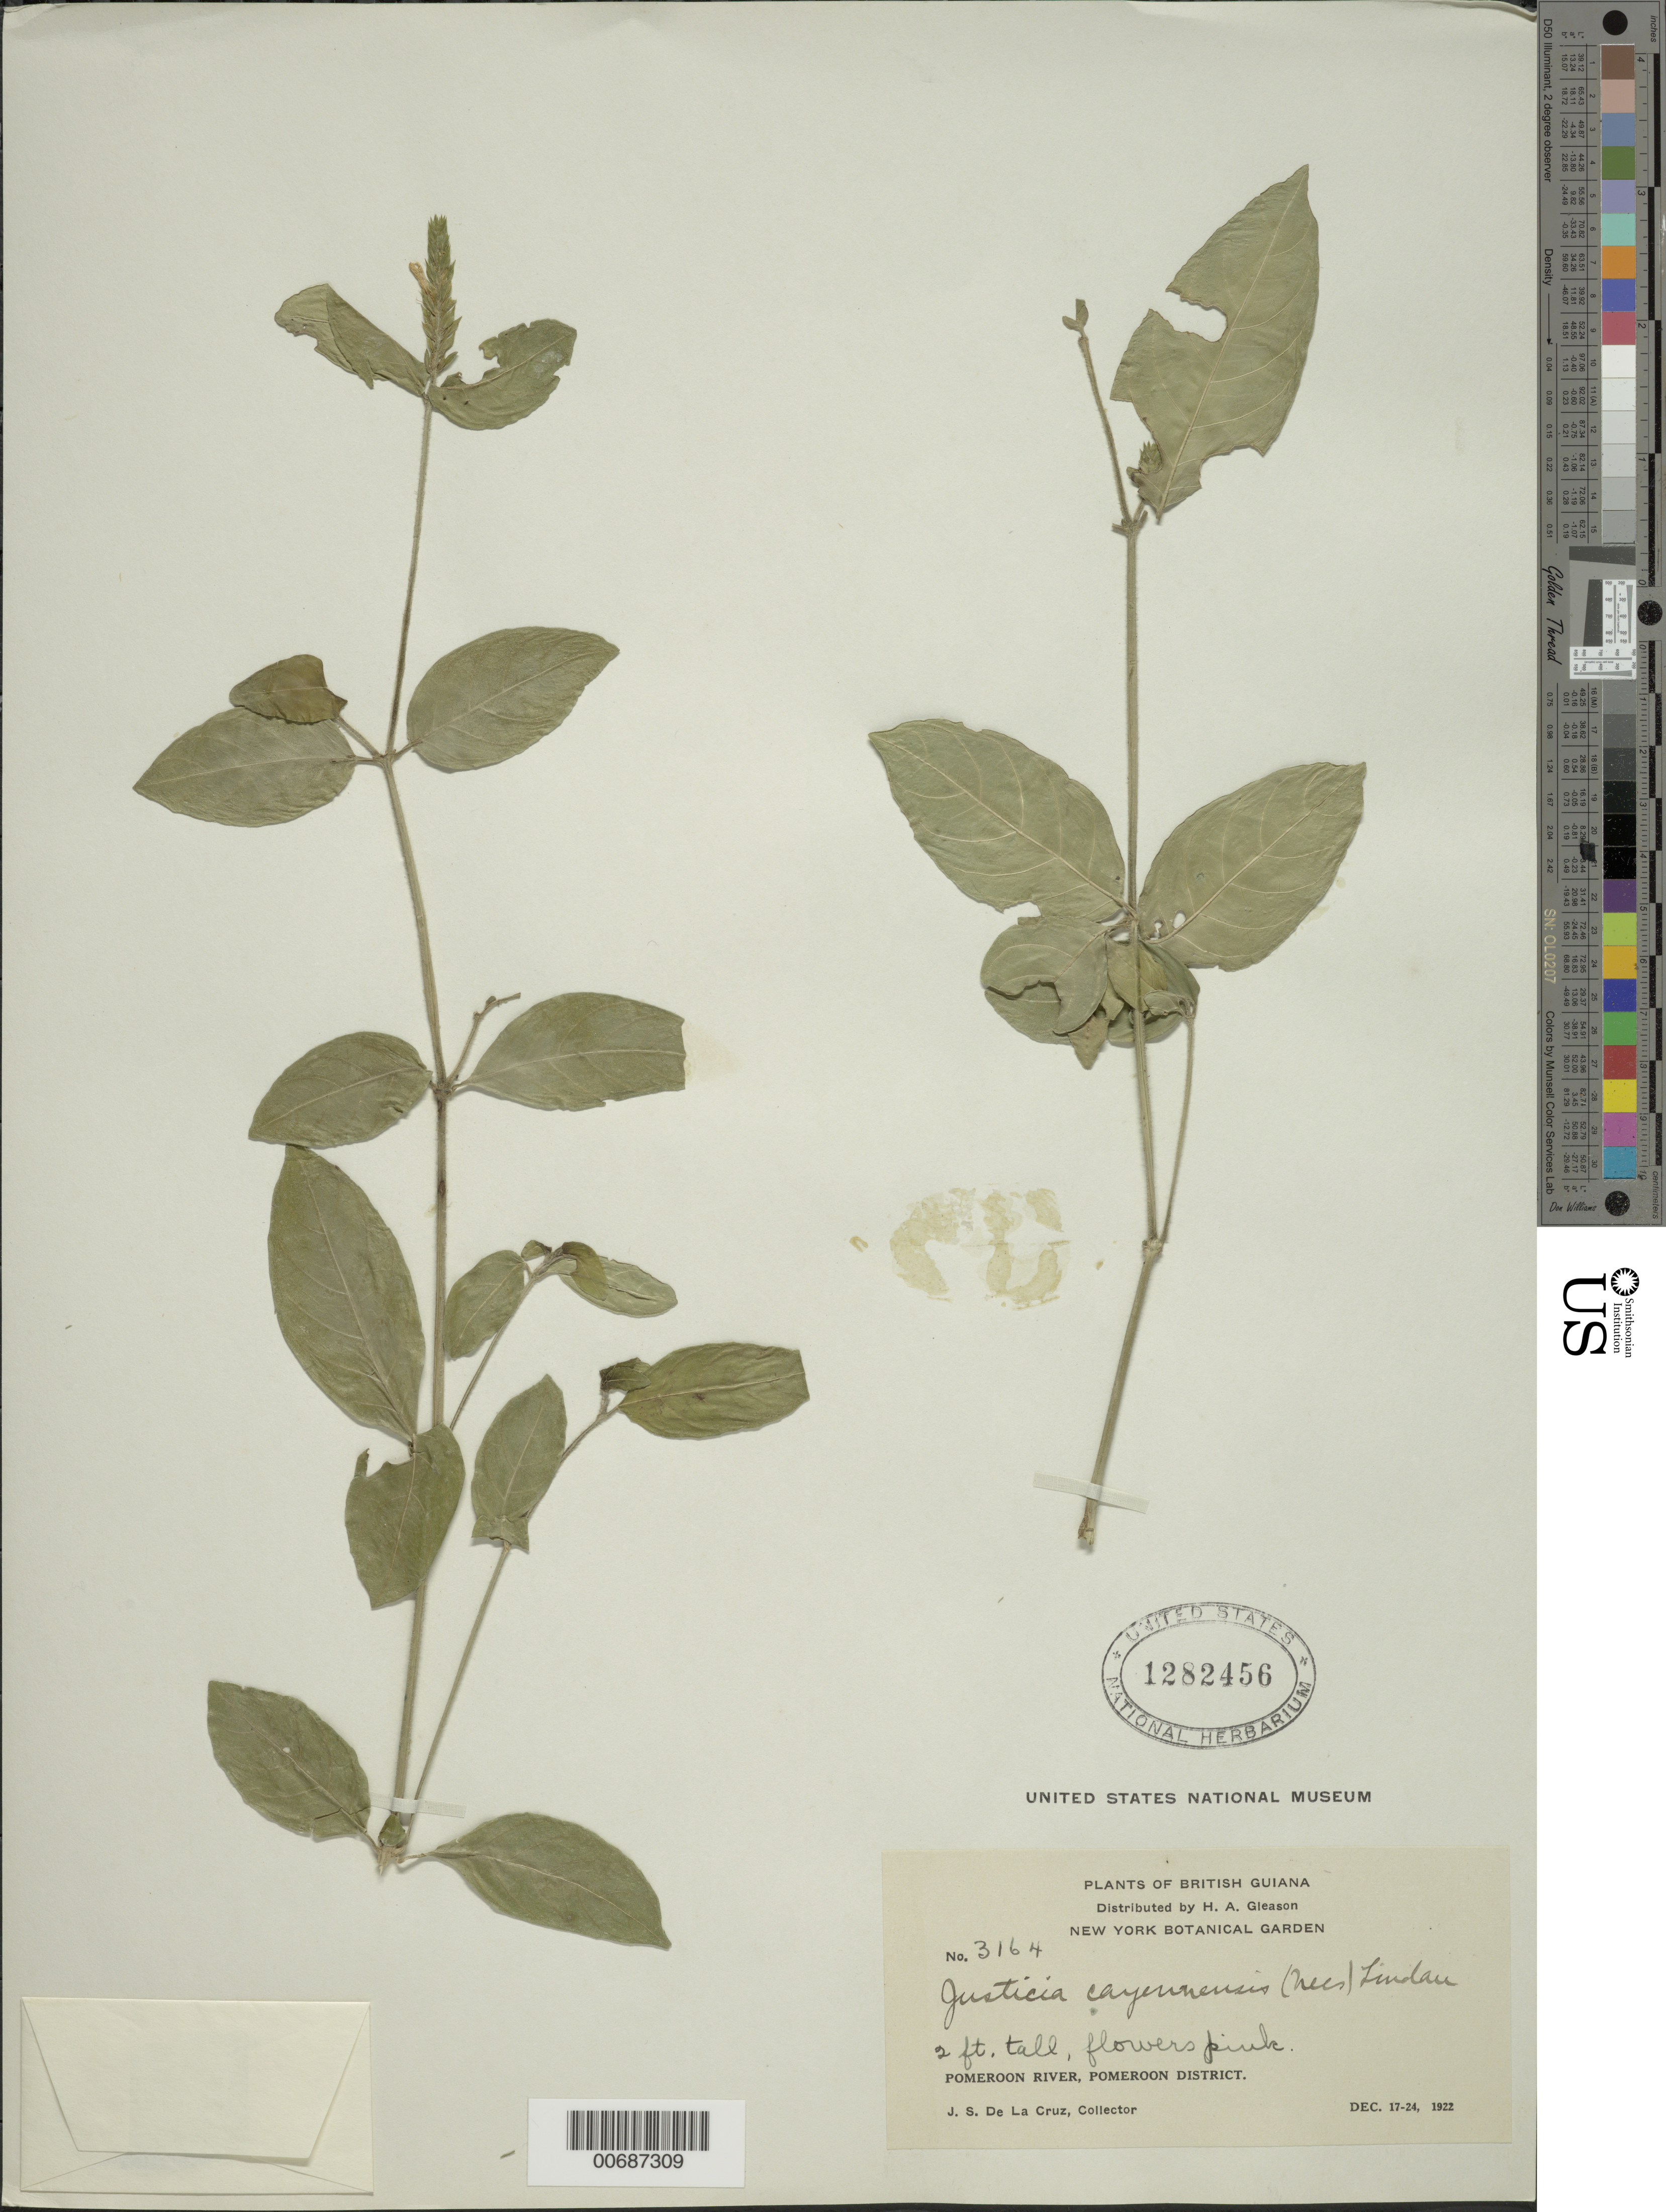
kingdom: Plantae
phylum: Tracheophyta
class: Magnoliopsida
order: Lamiales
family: Acanthaceae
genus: Justicia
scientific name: Justicia cayennensis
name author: (Nees) Lindau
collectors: J. S. de la Cruz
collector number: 3164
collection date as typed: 17-Dec-22 to 24-Dec-22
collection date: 1922-12-17/1922-12-24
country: Guyana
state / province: Pomeroon-Supenaam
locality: Pomeroon R.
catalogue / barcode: US 1282456